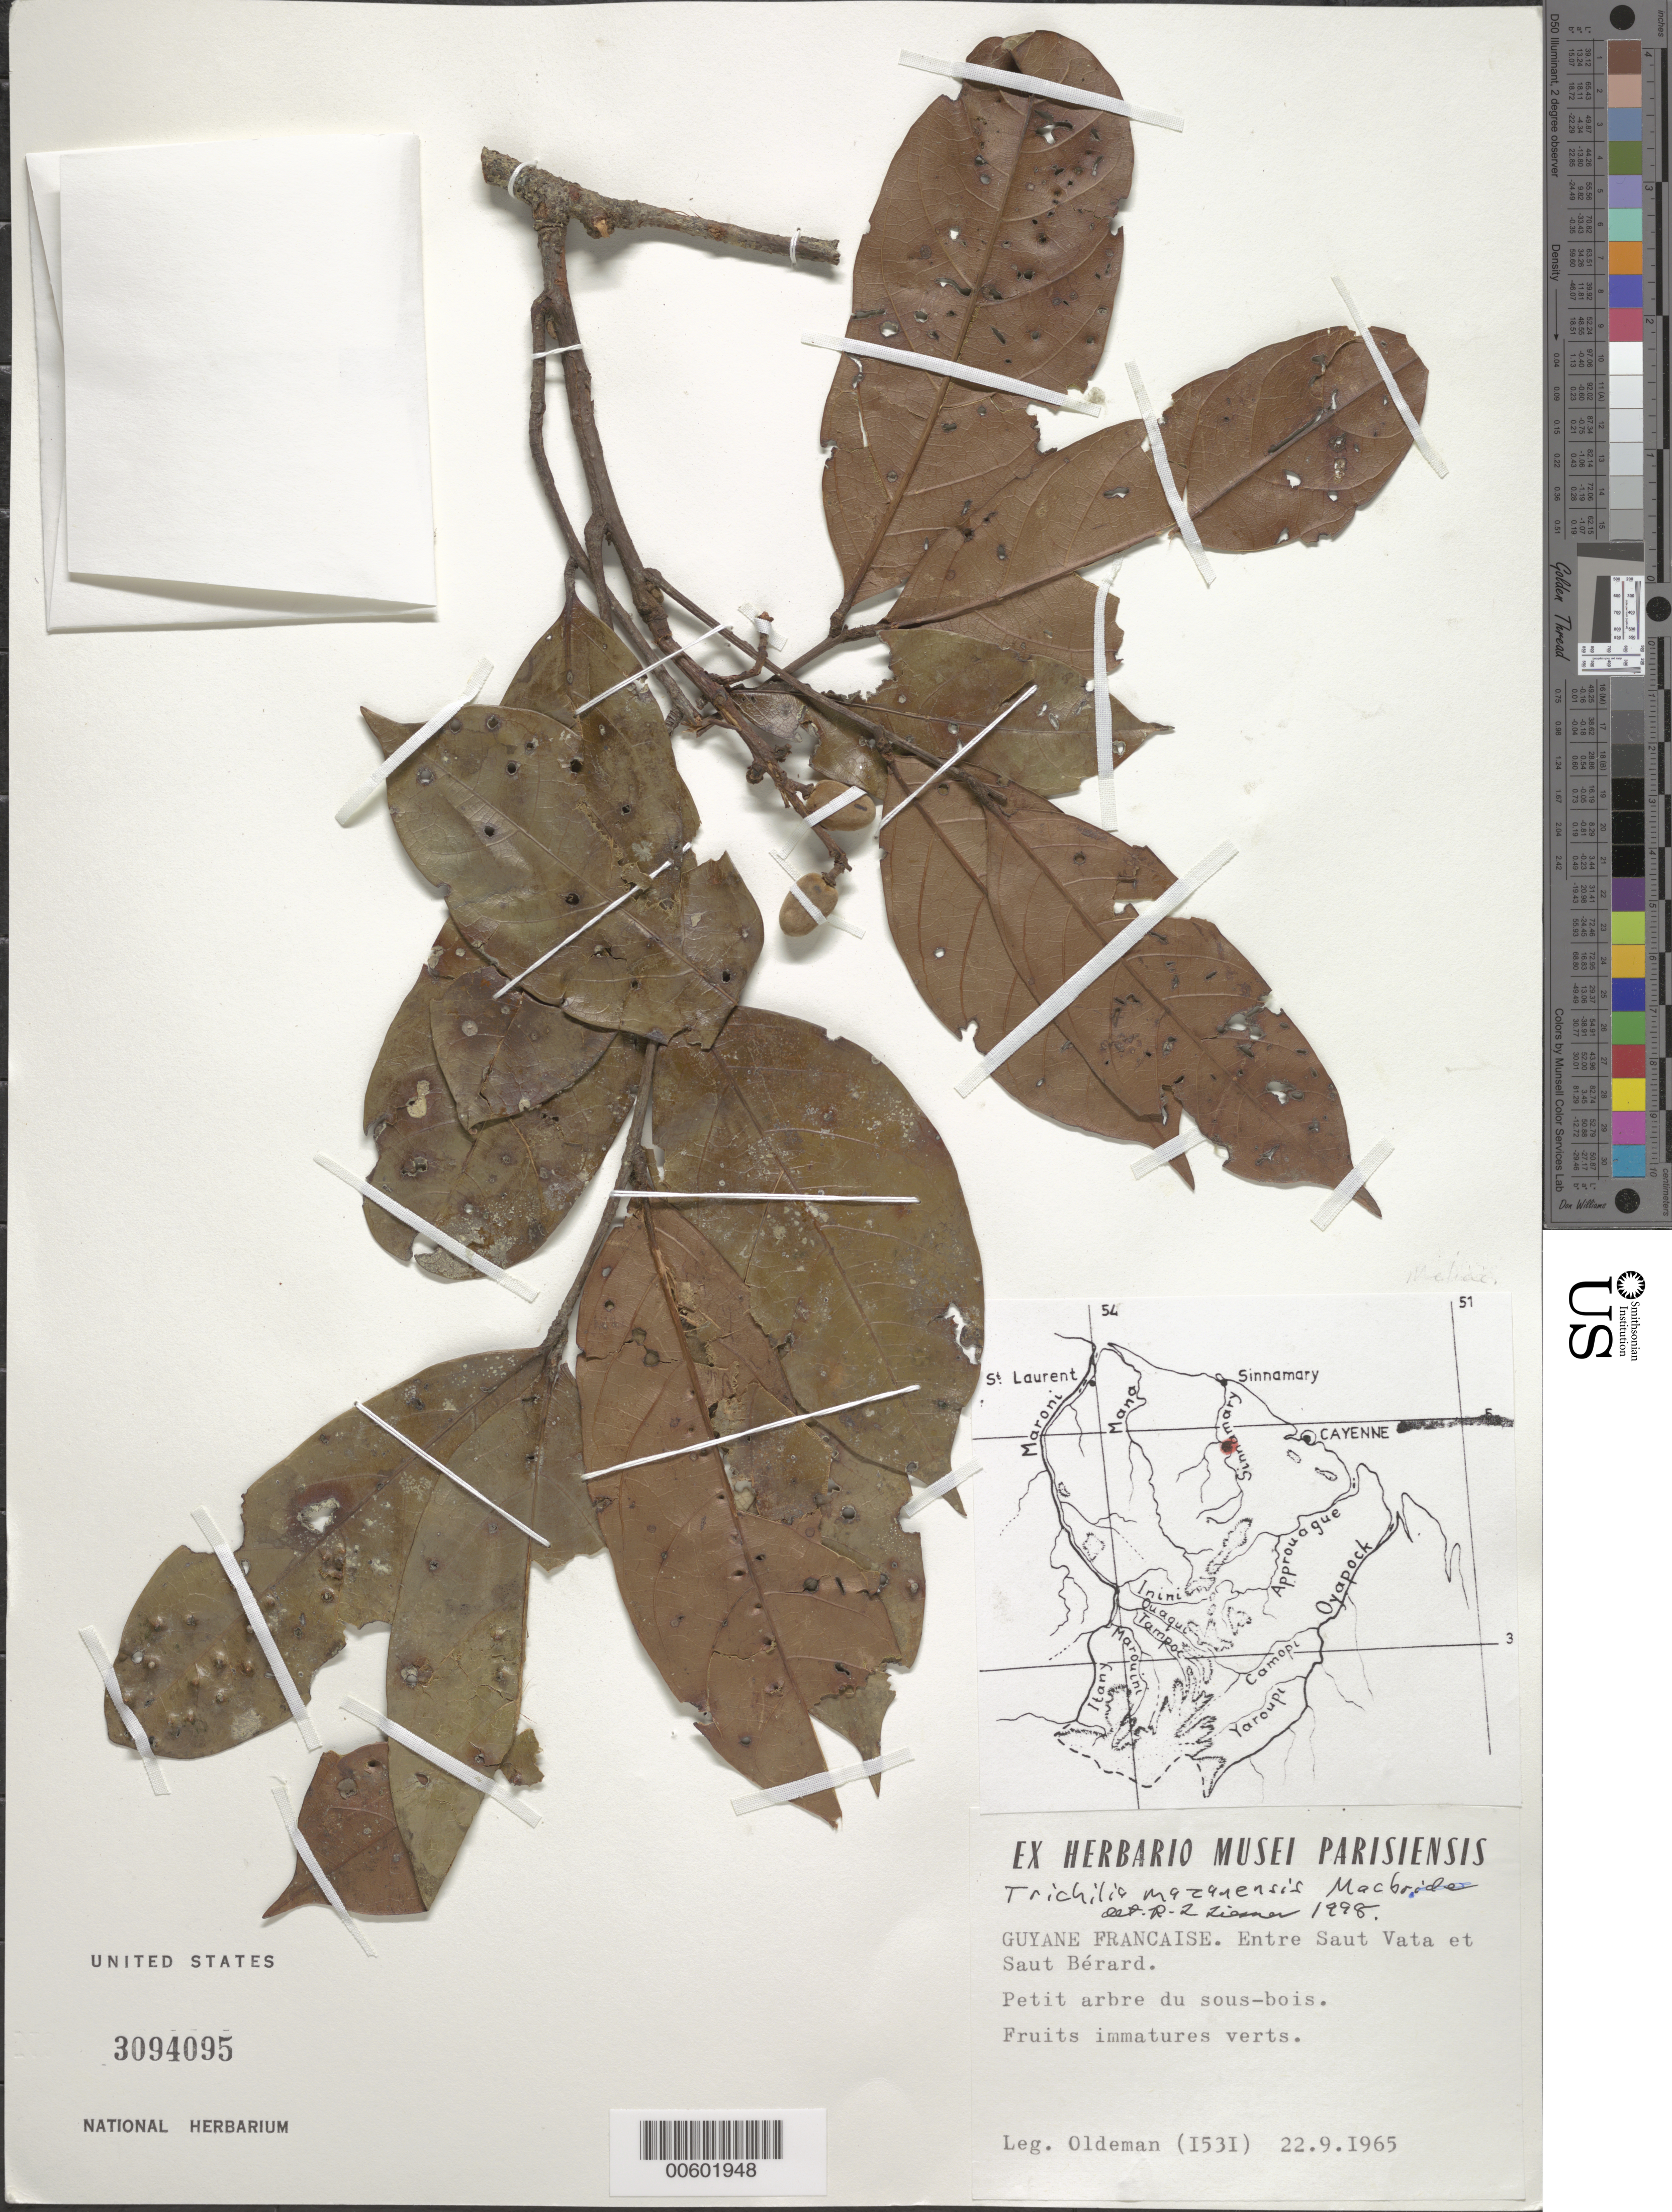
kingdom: Plantae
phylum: Tracheophyta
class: Magnoliopsida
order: Sapindales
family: Meliaceae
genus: Trichilia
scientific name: Trichilia mazanensis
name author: J.F. Macbr.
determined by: Liesner, R. L.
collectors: R. Oldeman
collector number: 1531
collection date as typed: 22-Sep-65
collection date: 1965-09-22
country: French Guiana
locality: Saut Vata to Saut Bérard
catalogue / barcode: US 3094095